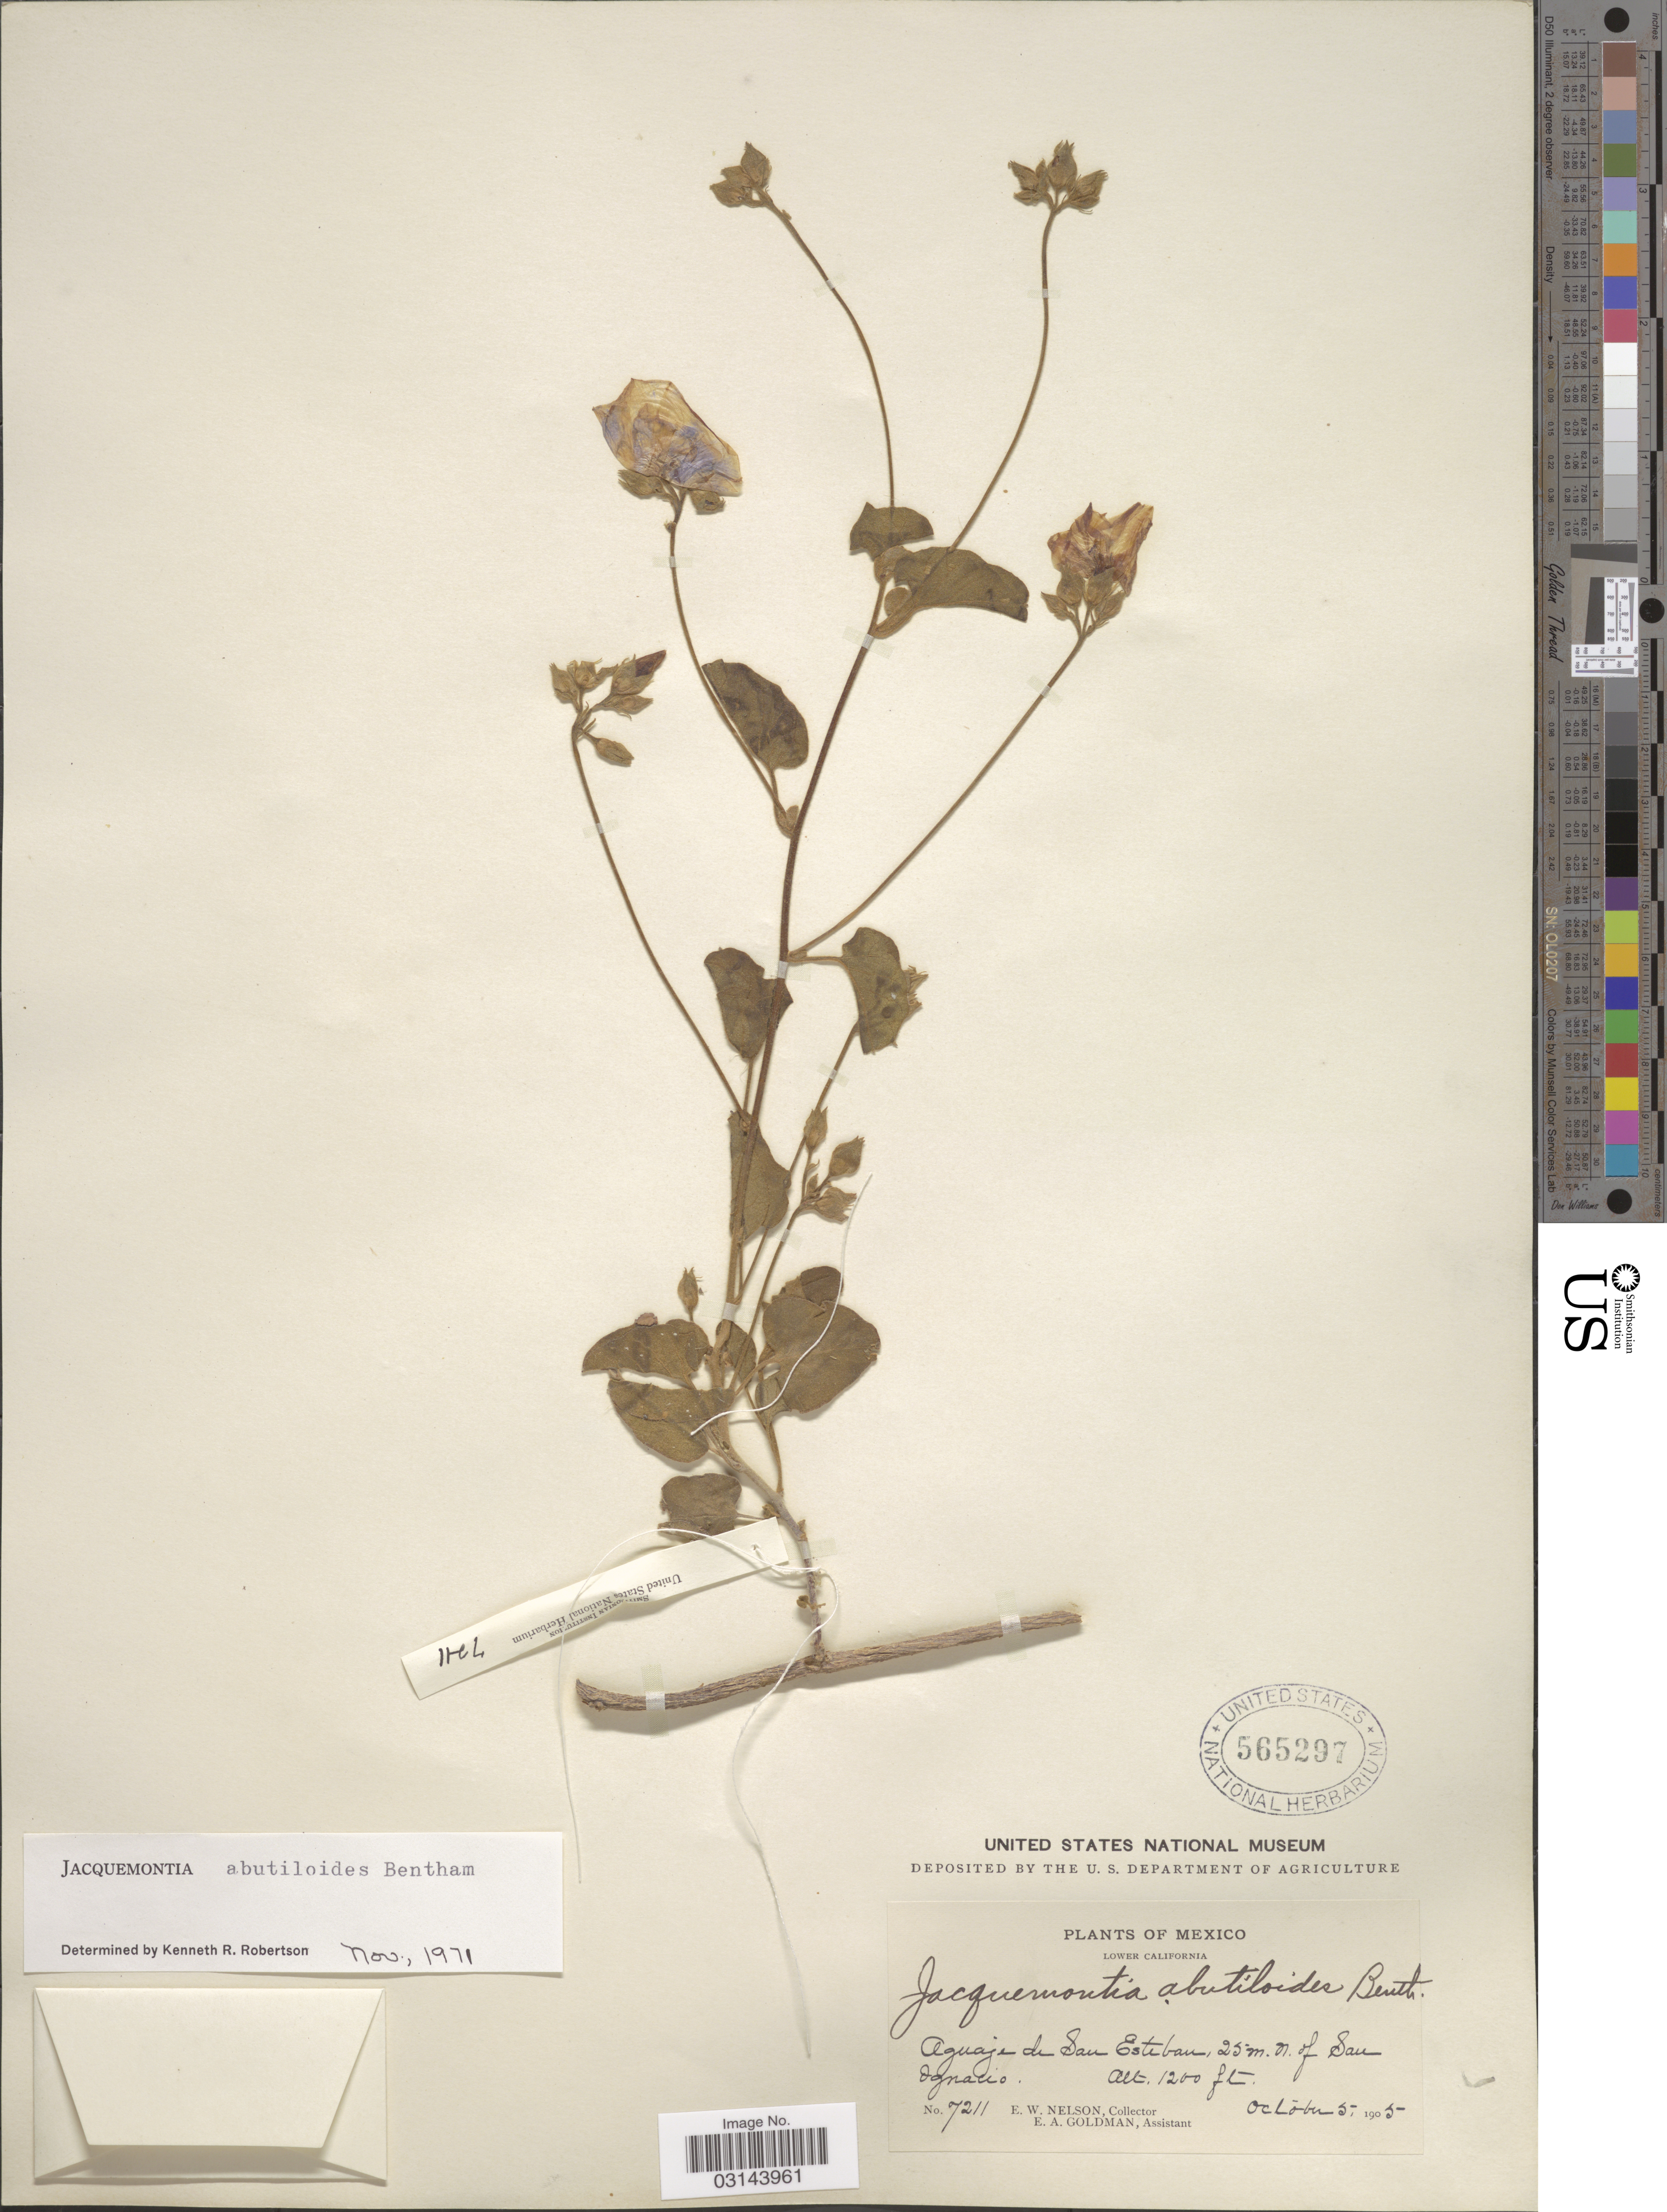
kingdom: Plantae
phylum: Tracheophyta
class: Magnoliopsida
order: Solanales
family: Convolvulaceae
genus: Jacquemontia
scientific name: Jacquemontia abutiloides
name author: Benth.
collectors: E. W. Nelson & E. A. Goldman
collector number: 7211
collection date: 1905-10-05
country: Mexico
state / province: Baja California Sur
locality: Lower California, Aguaje de San Esteban, 25 m. N. of San Ignacio.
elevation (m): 366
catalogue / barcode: US 565297